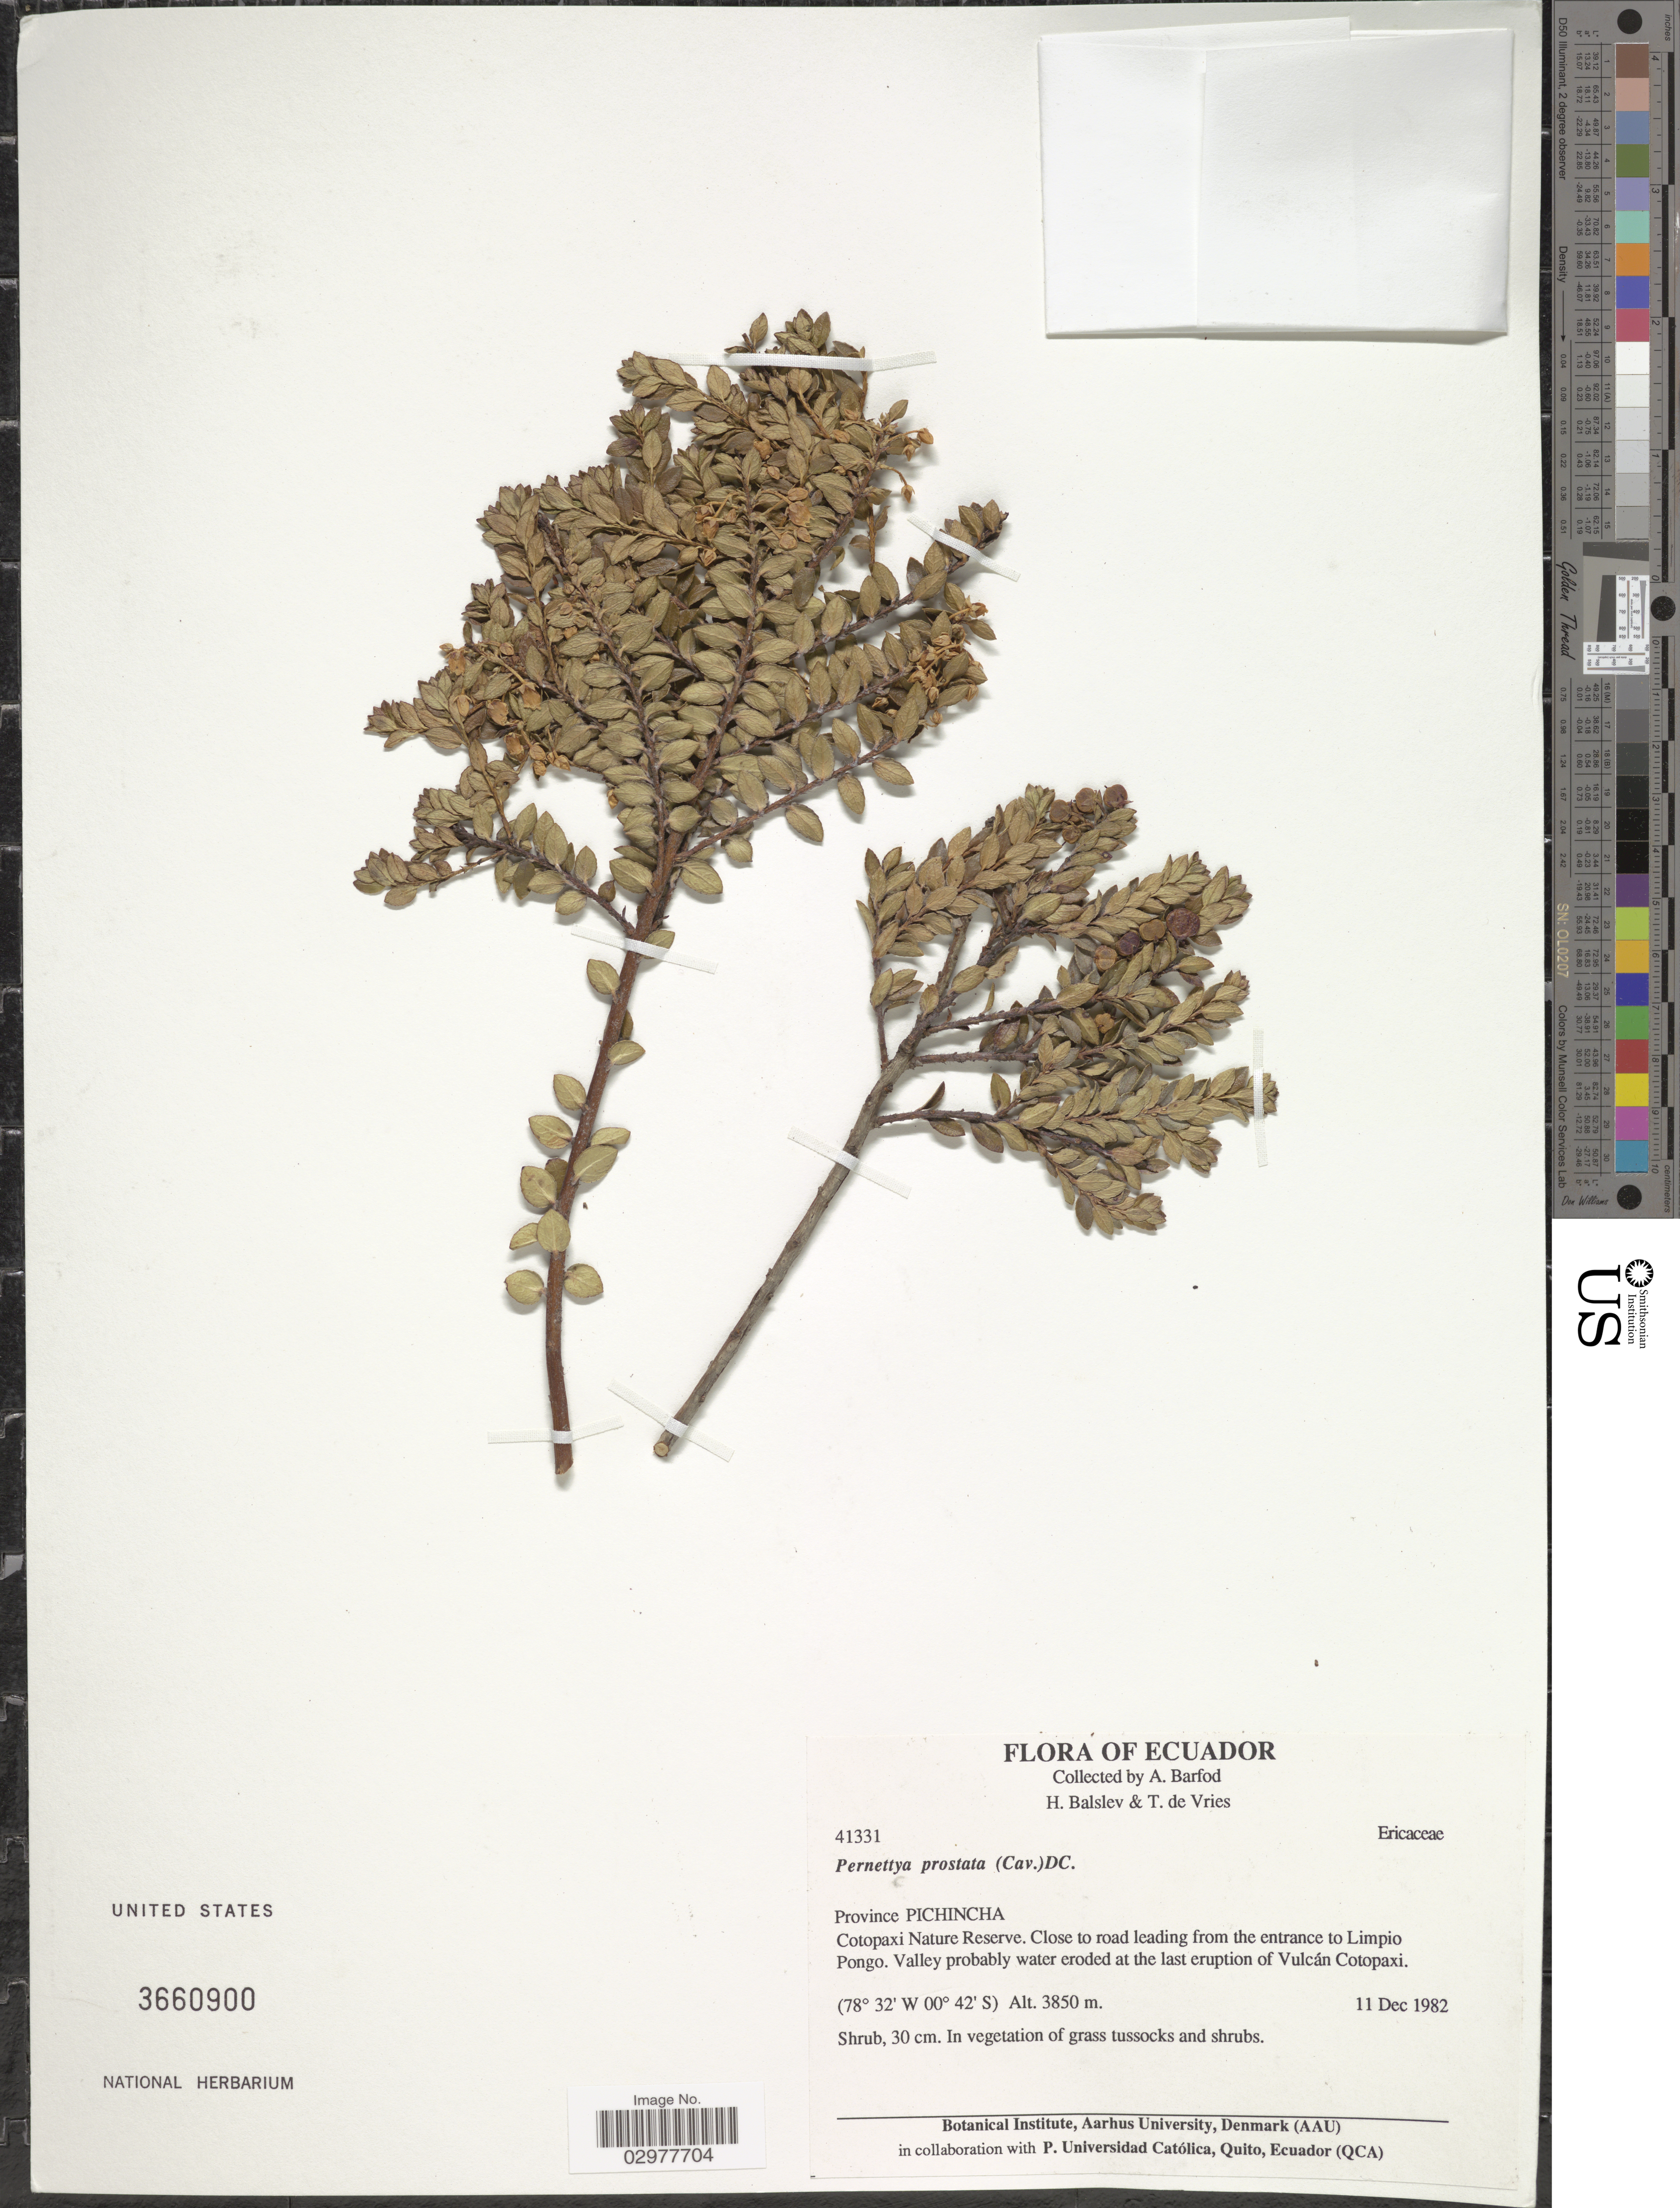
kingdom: Plantae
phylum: Tracheophyta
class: Magnoliopsida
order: Ericales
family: Ericaceae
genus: Pernettya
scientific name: Pernettya prostrata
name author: (Cav.) DC.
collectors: A. Barfod, H. Balslev & T. de Vries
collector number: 41331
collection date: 1982-12-11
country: Ecuador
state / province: Pichincha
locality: Cotopaxi Nature Reserve. Close to road leading from the entrance to Limpio Pongo. Valley probably wate eroded at the last eruption of Vulcán Cotopaxi.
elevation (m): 3850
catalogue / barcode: US 3660900